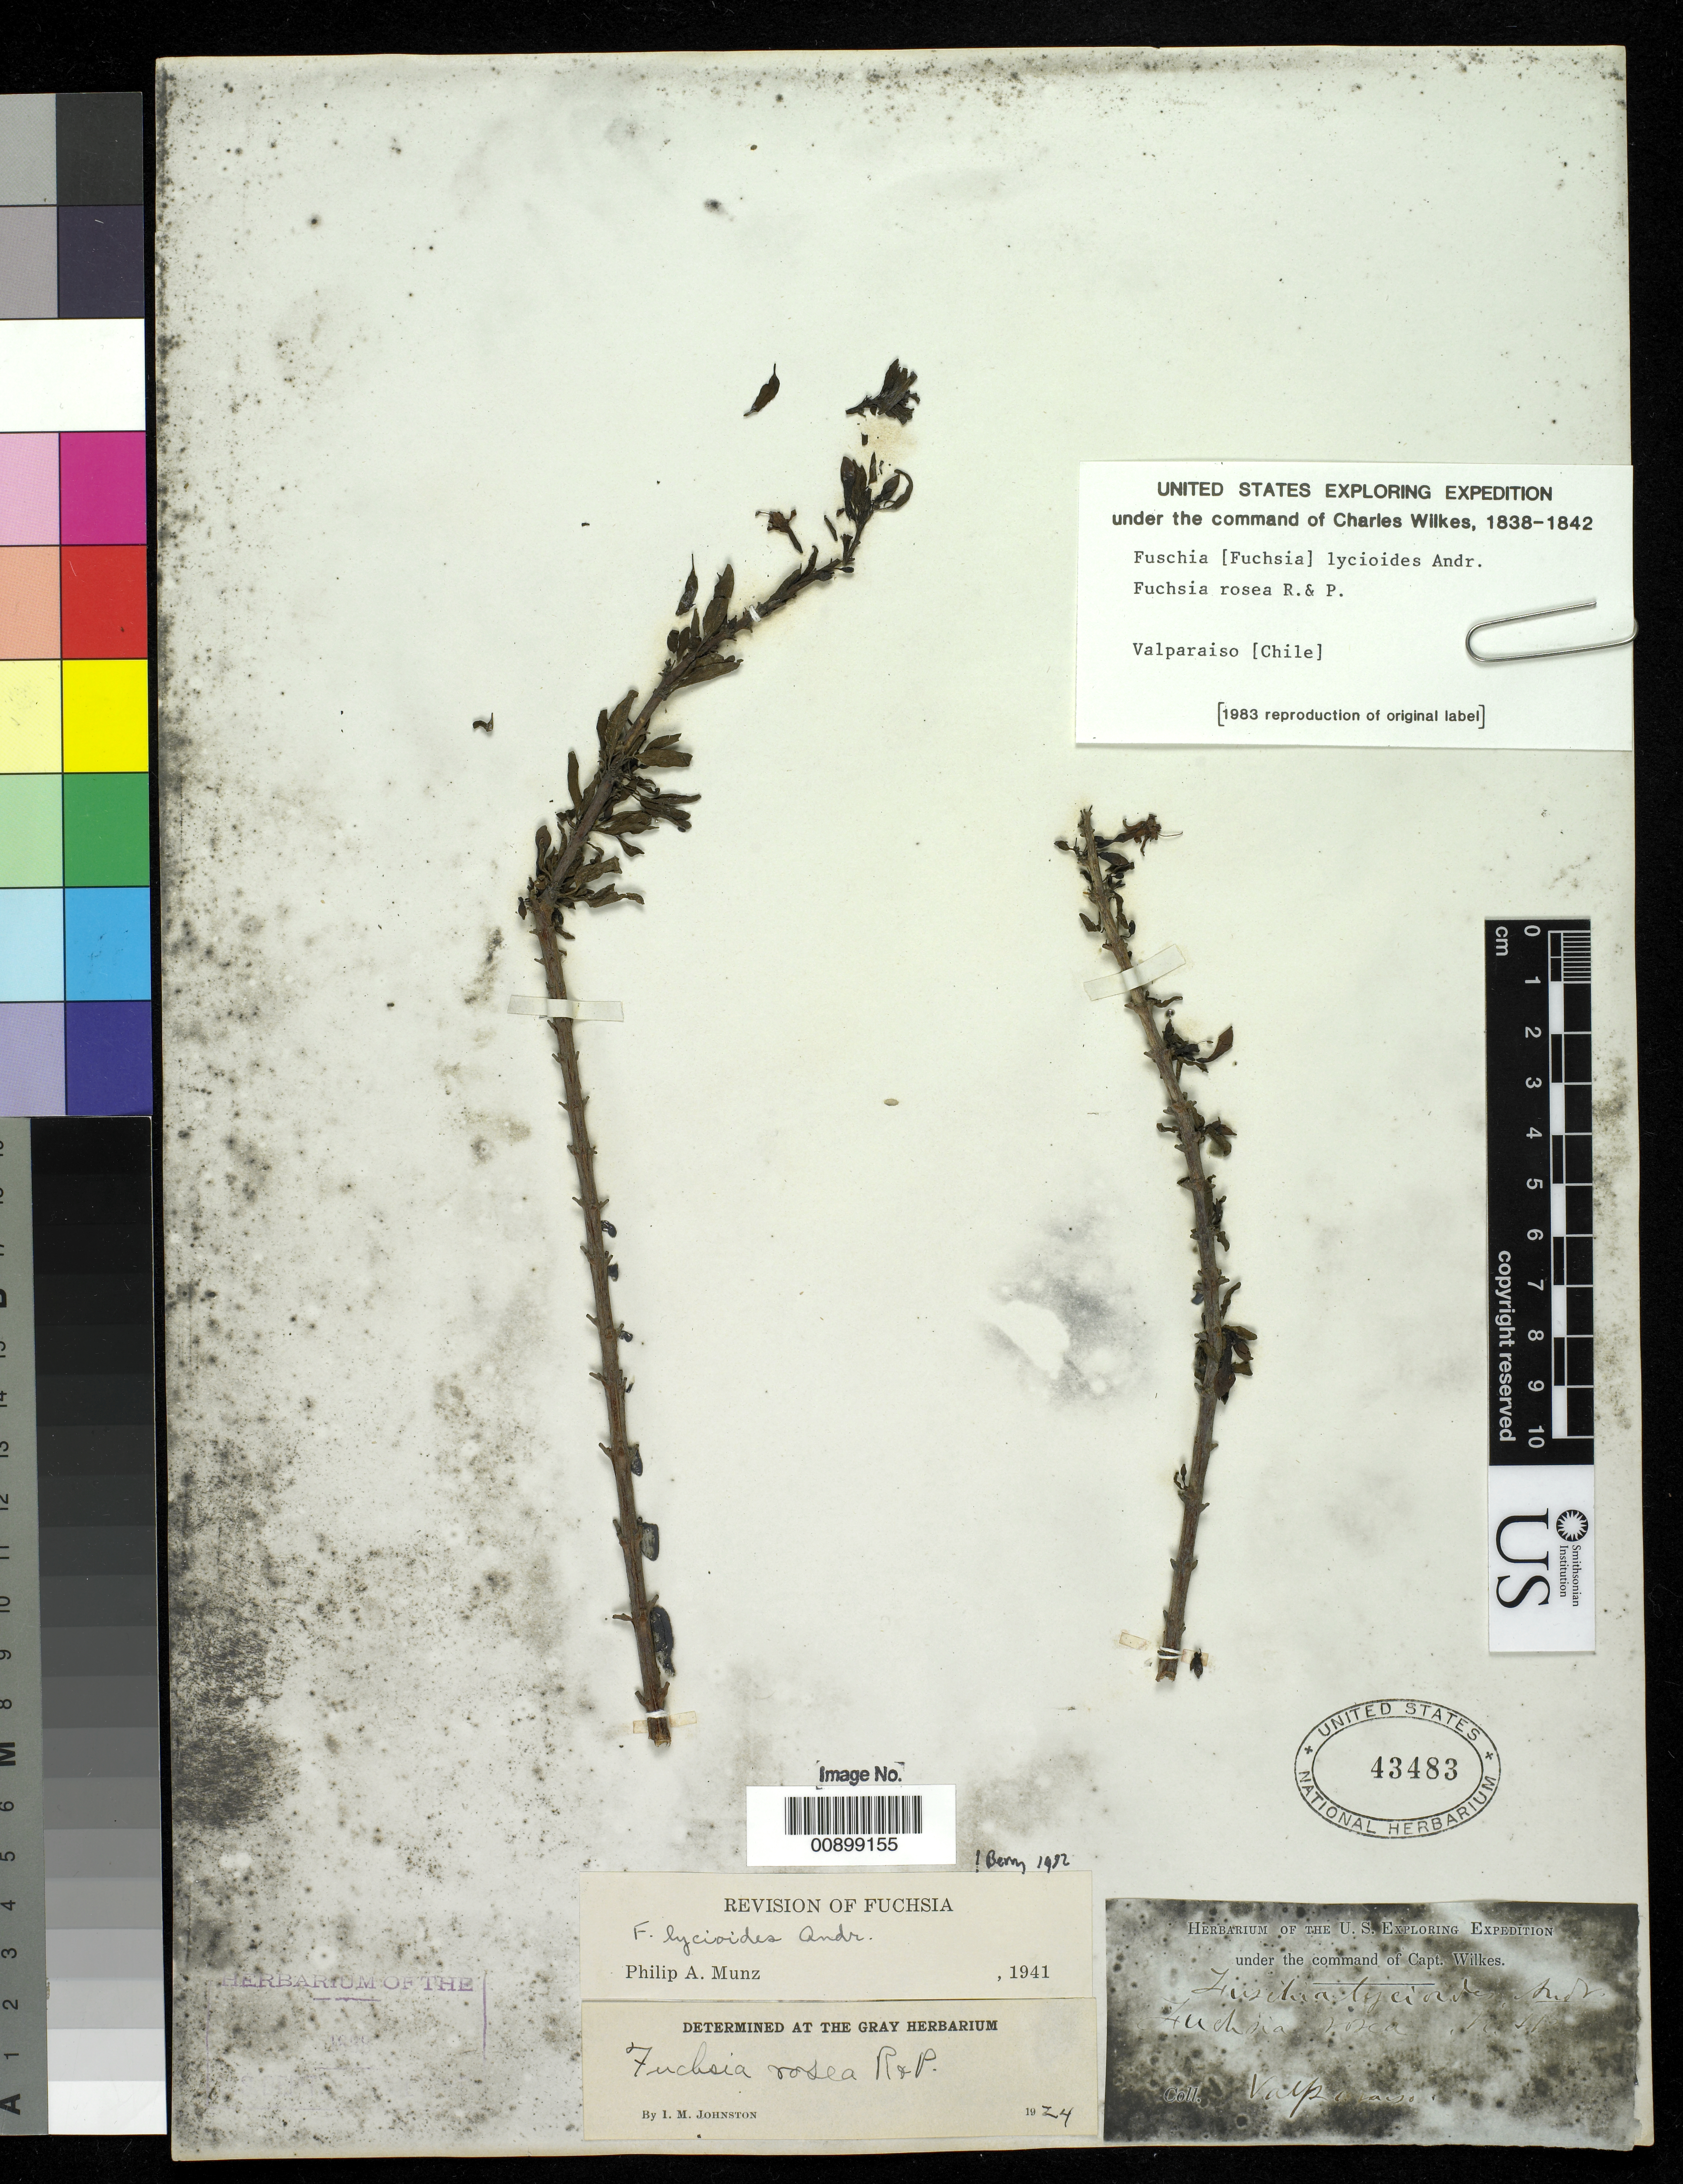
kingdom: Plantae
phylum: Tracheophyta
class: Magnoliopsida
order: Myrtales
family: Onagraceae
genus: Fuchsia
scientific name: Fuchsia lycioides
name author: Andrews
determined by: Berry, P. E., (WIS), University of Wisconsin - Madison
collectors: Wilkes Explor. Exped.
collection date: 1838/1842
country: Chile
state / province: Valparaíso (V)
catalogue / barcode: US 43483